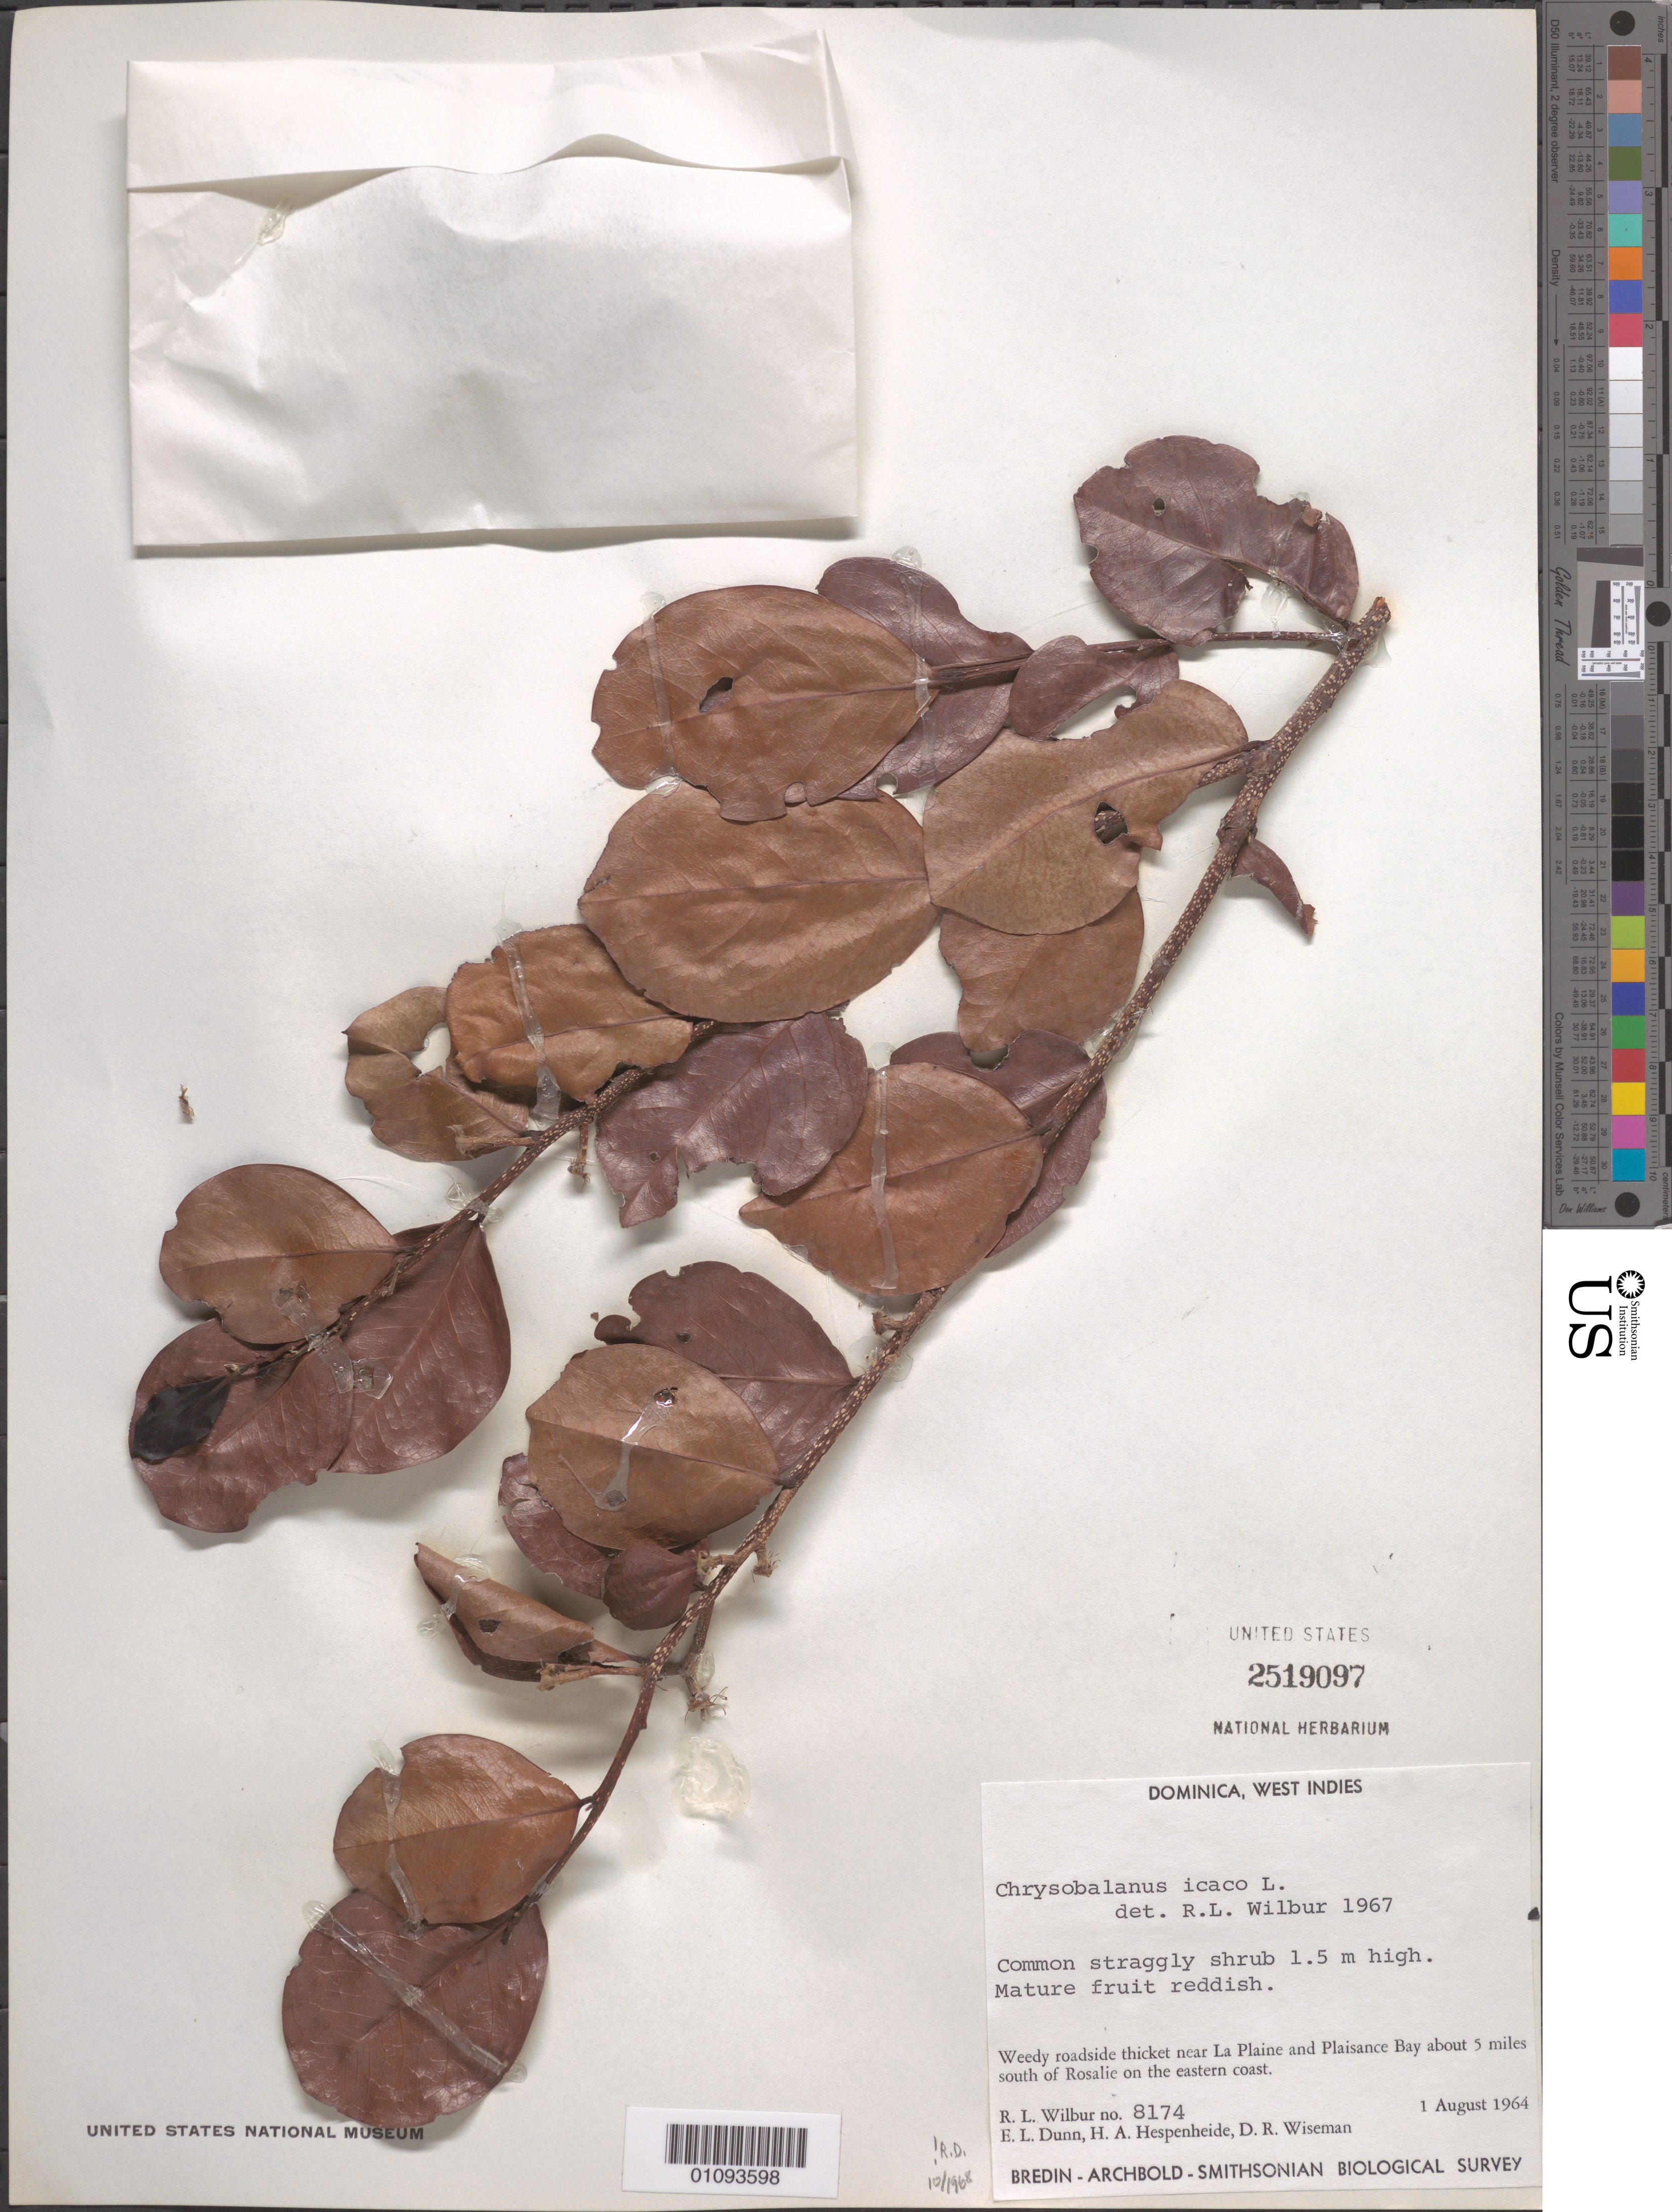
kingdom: Plantae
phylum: Tracheophyta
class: Magnoliopsida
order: Malpighiales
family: Chrysobalanaceae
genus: Chrysobalanus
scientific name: Chrysobalanus icaco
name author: L.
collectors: R. L. Wilbur, E. Dunn, H. A. Hespenheide & D. R. Wiseman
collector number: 8174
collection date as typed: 01 Aug 1964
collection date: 1964-08-01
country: Dominica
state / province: St. Patrick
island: Dominica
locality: Weedy roadside thicket near La Plaine and Plaisance Bay about 5 miles south of Rosalie on the Eastern Coast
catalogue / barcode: US 2519097